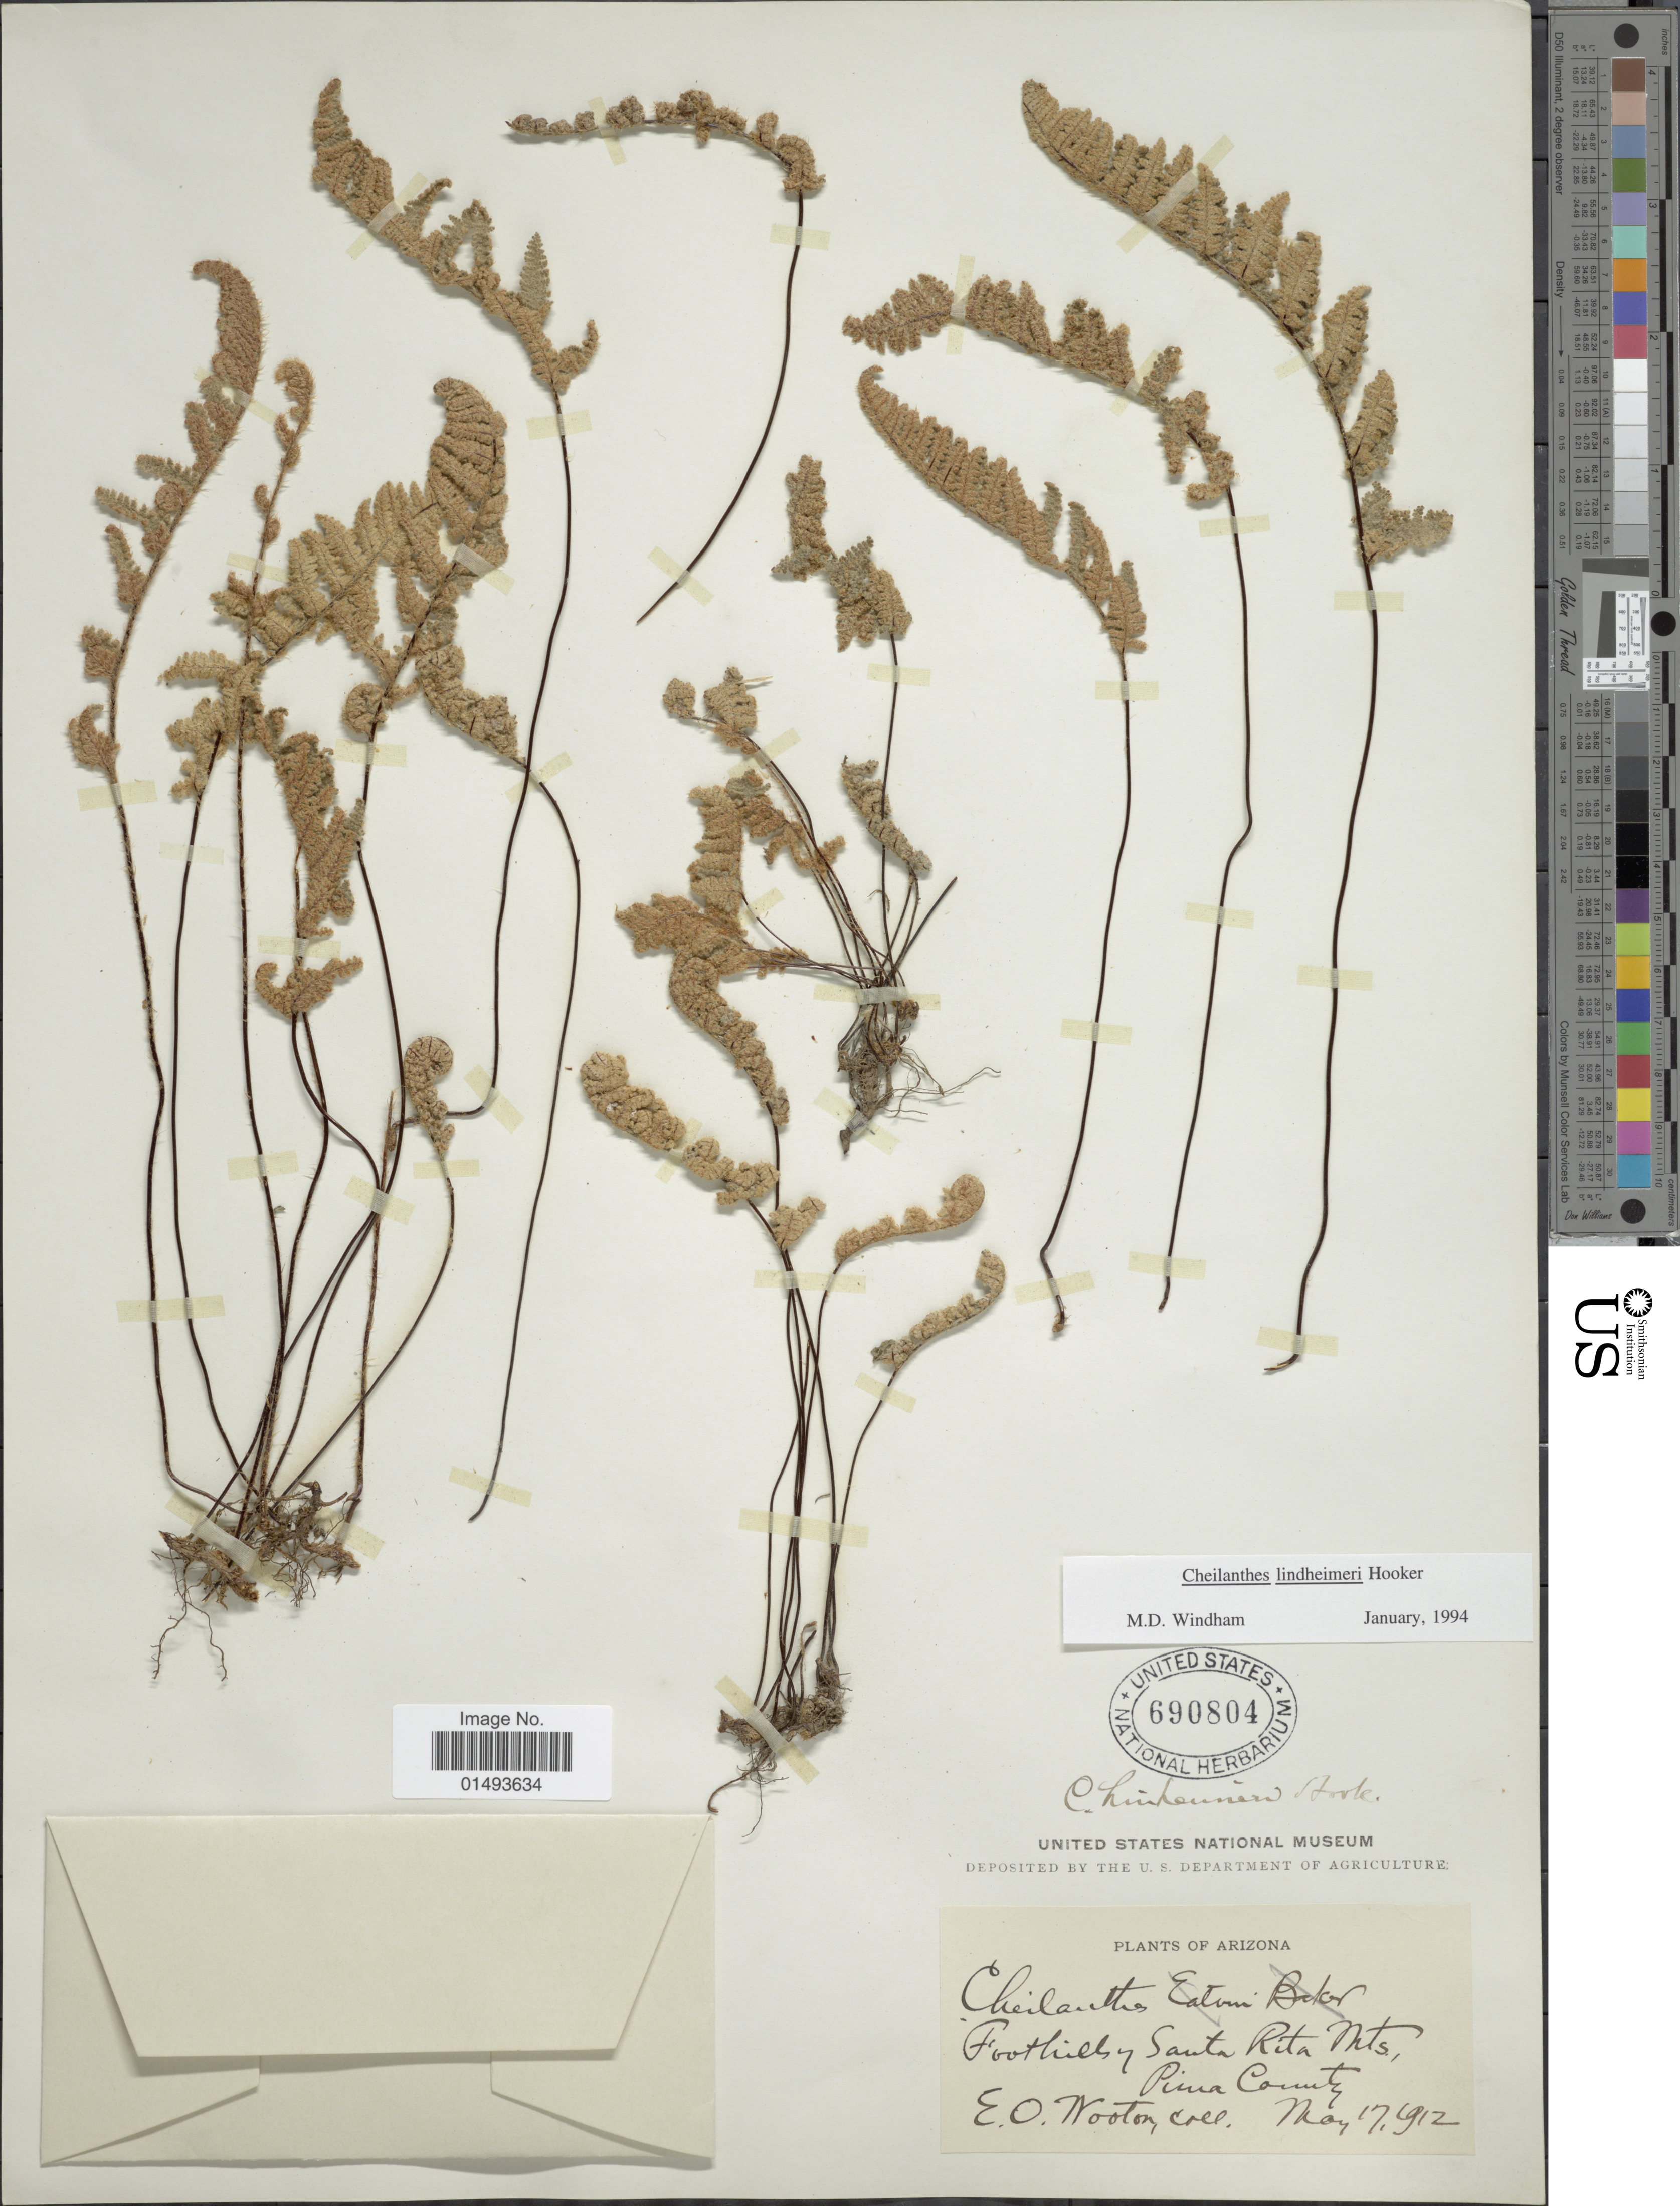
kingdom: Plantae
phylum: Tracheophyta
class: Polypodiopsida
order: Polypodiales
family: Pteridaceae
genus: Myriopteris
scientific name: Myriopteris lindheimeri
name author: (Hook.) J. Sm.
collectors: E. O. Wooton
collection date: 1912-05-17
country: United States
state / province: Arizona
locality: Plants of Arizona, Foothills of Santa Rita Mts., Pima County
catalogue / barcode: US 690804